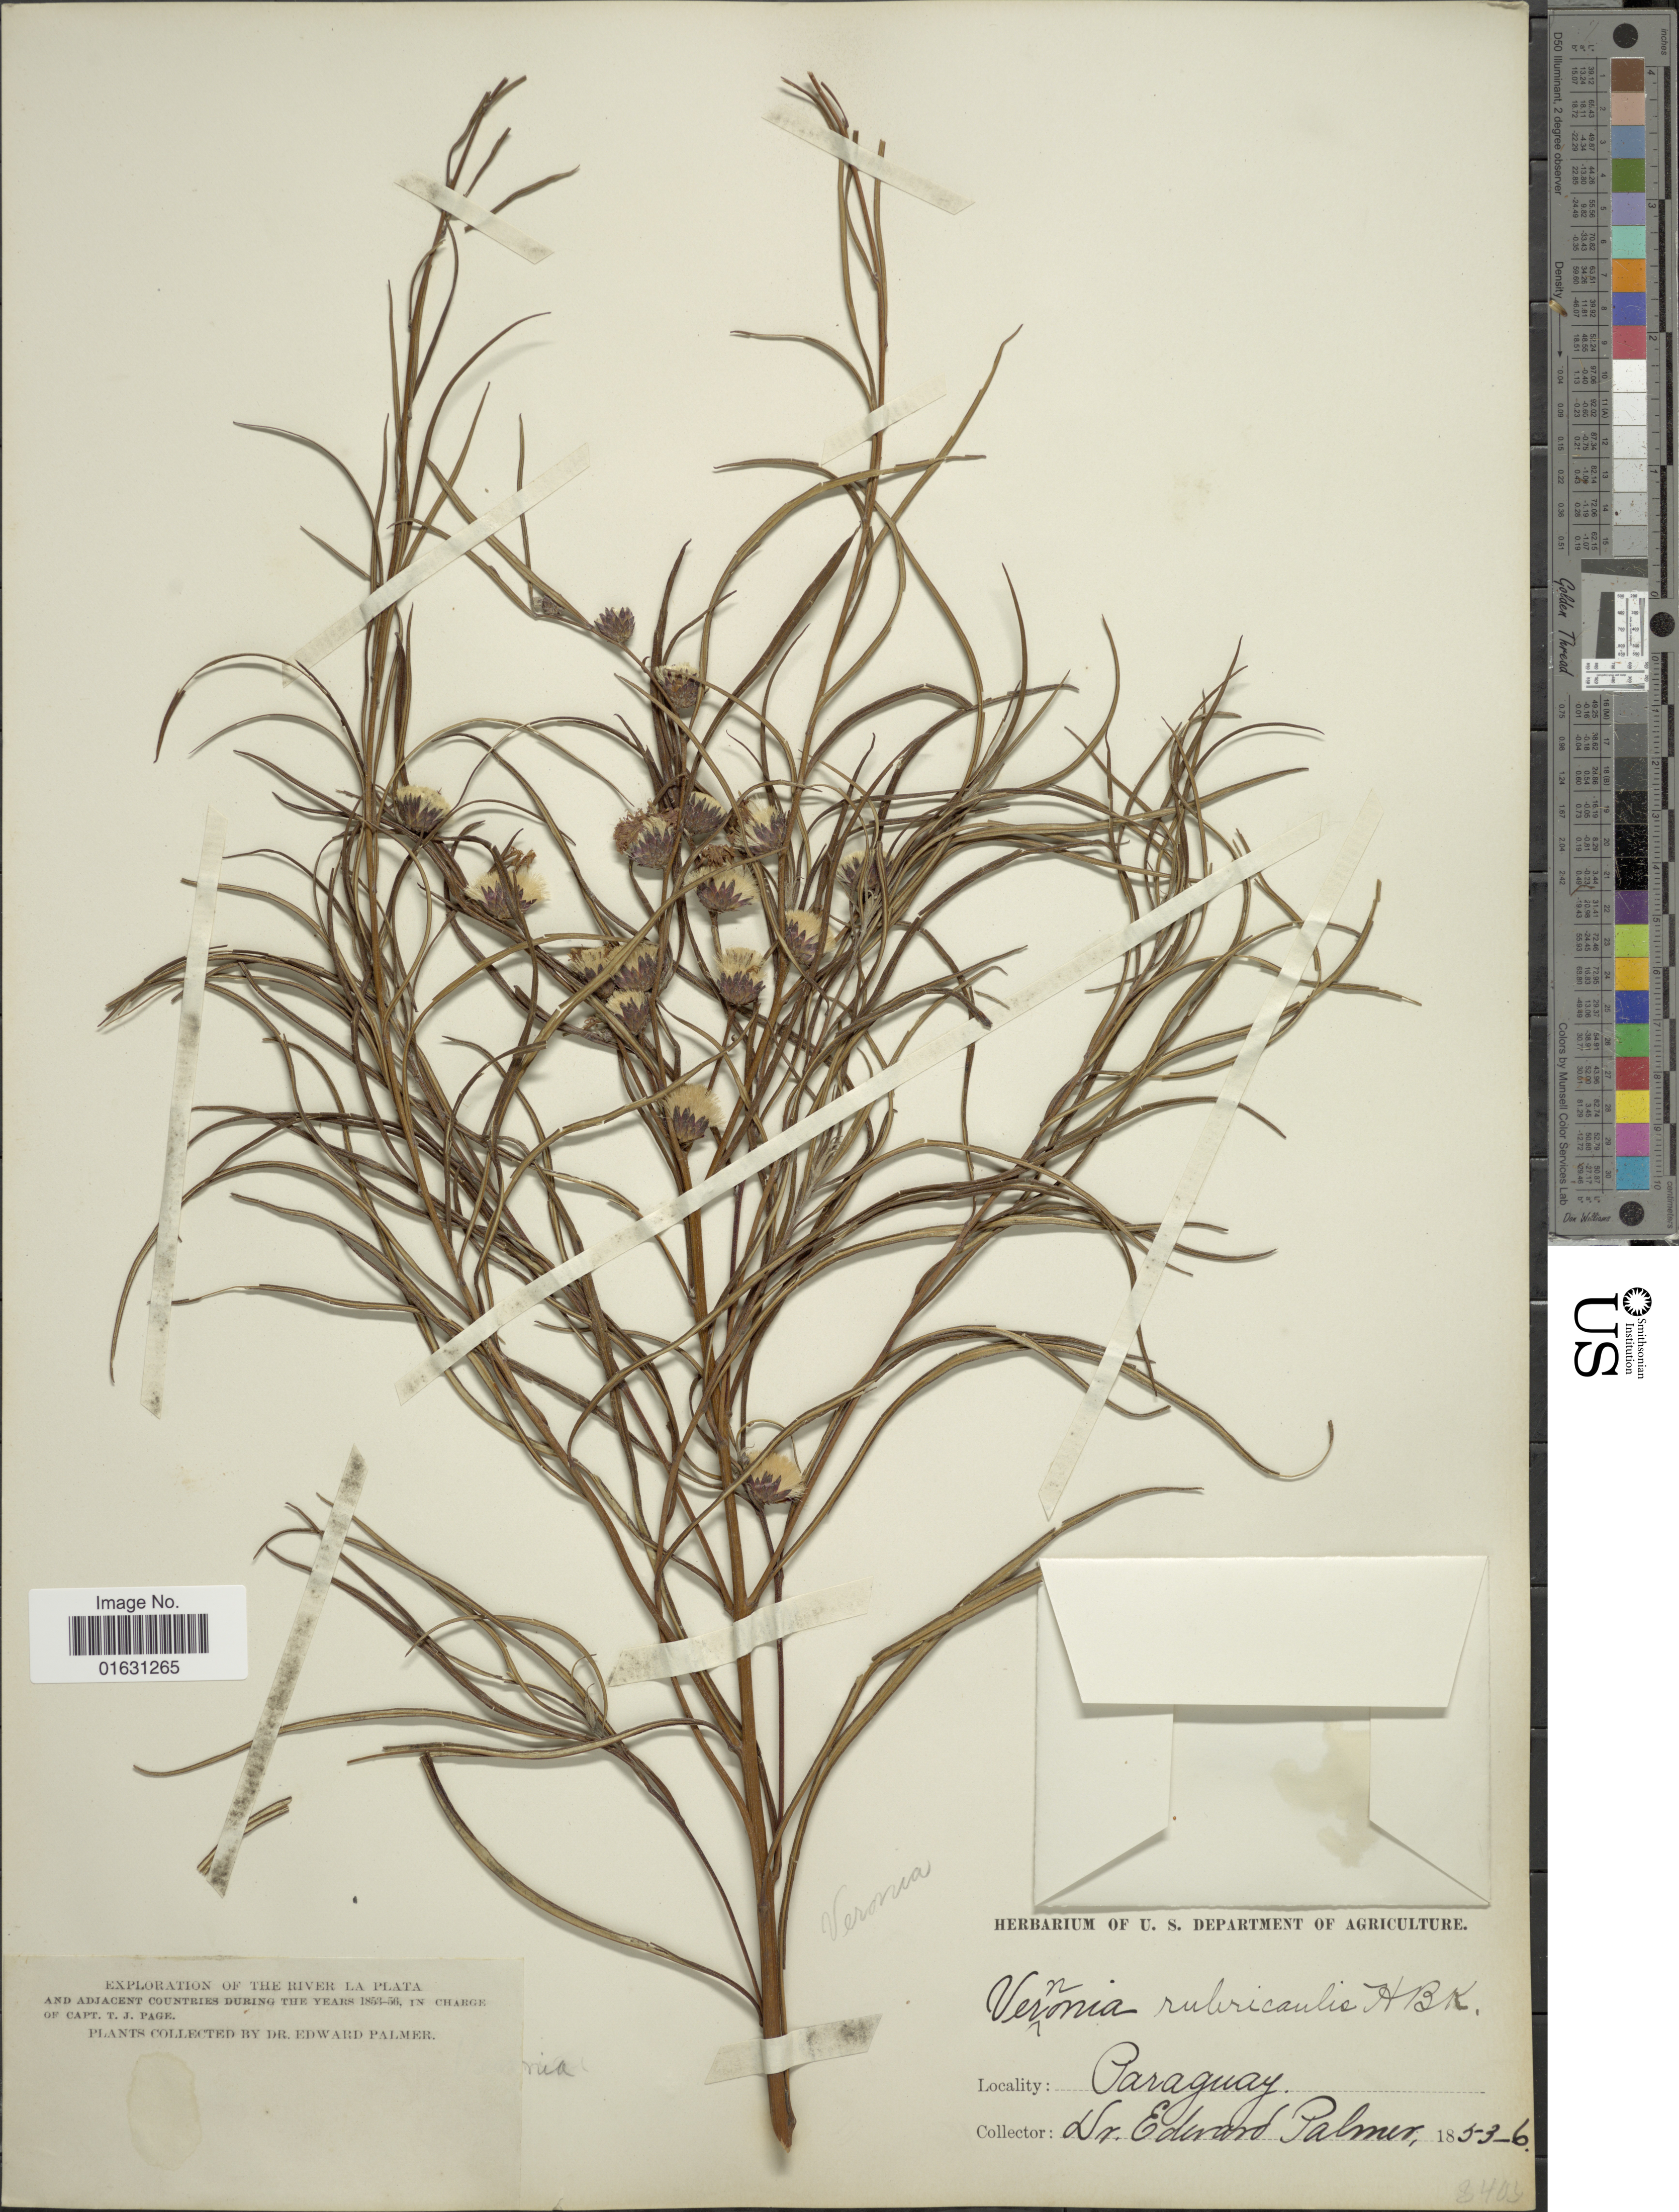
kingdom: Plantae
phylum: Tracheophyta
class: Magnoliopsida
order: Asterales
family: Asteraceae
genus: Lessingianthus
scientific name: Lessingianthus rubricaulis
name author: (Humb. & Bonpl.) H. Rob.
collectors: E. Palmer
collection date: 1853/1856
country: Paraguay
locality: River La Plata and adjacent countries